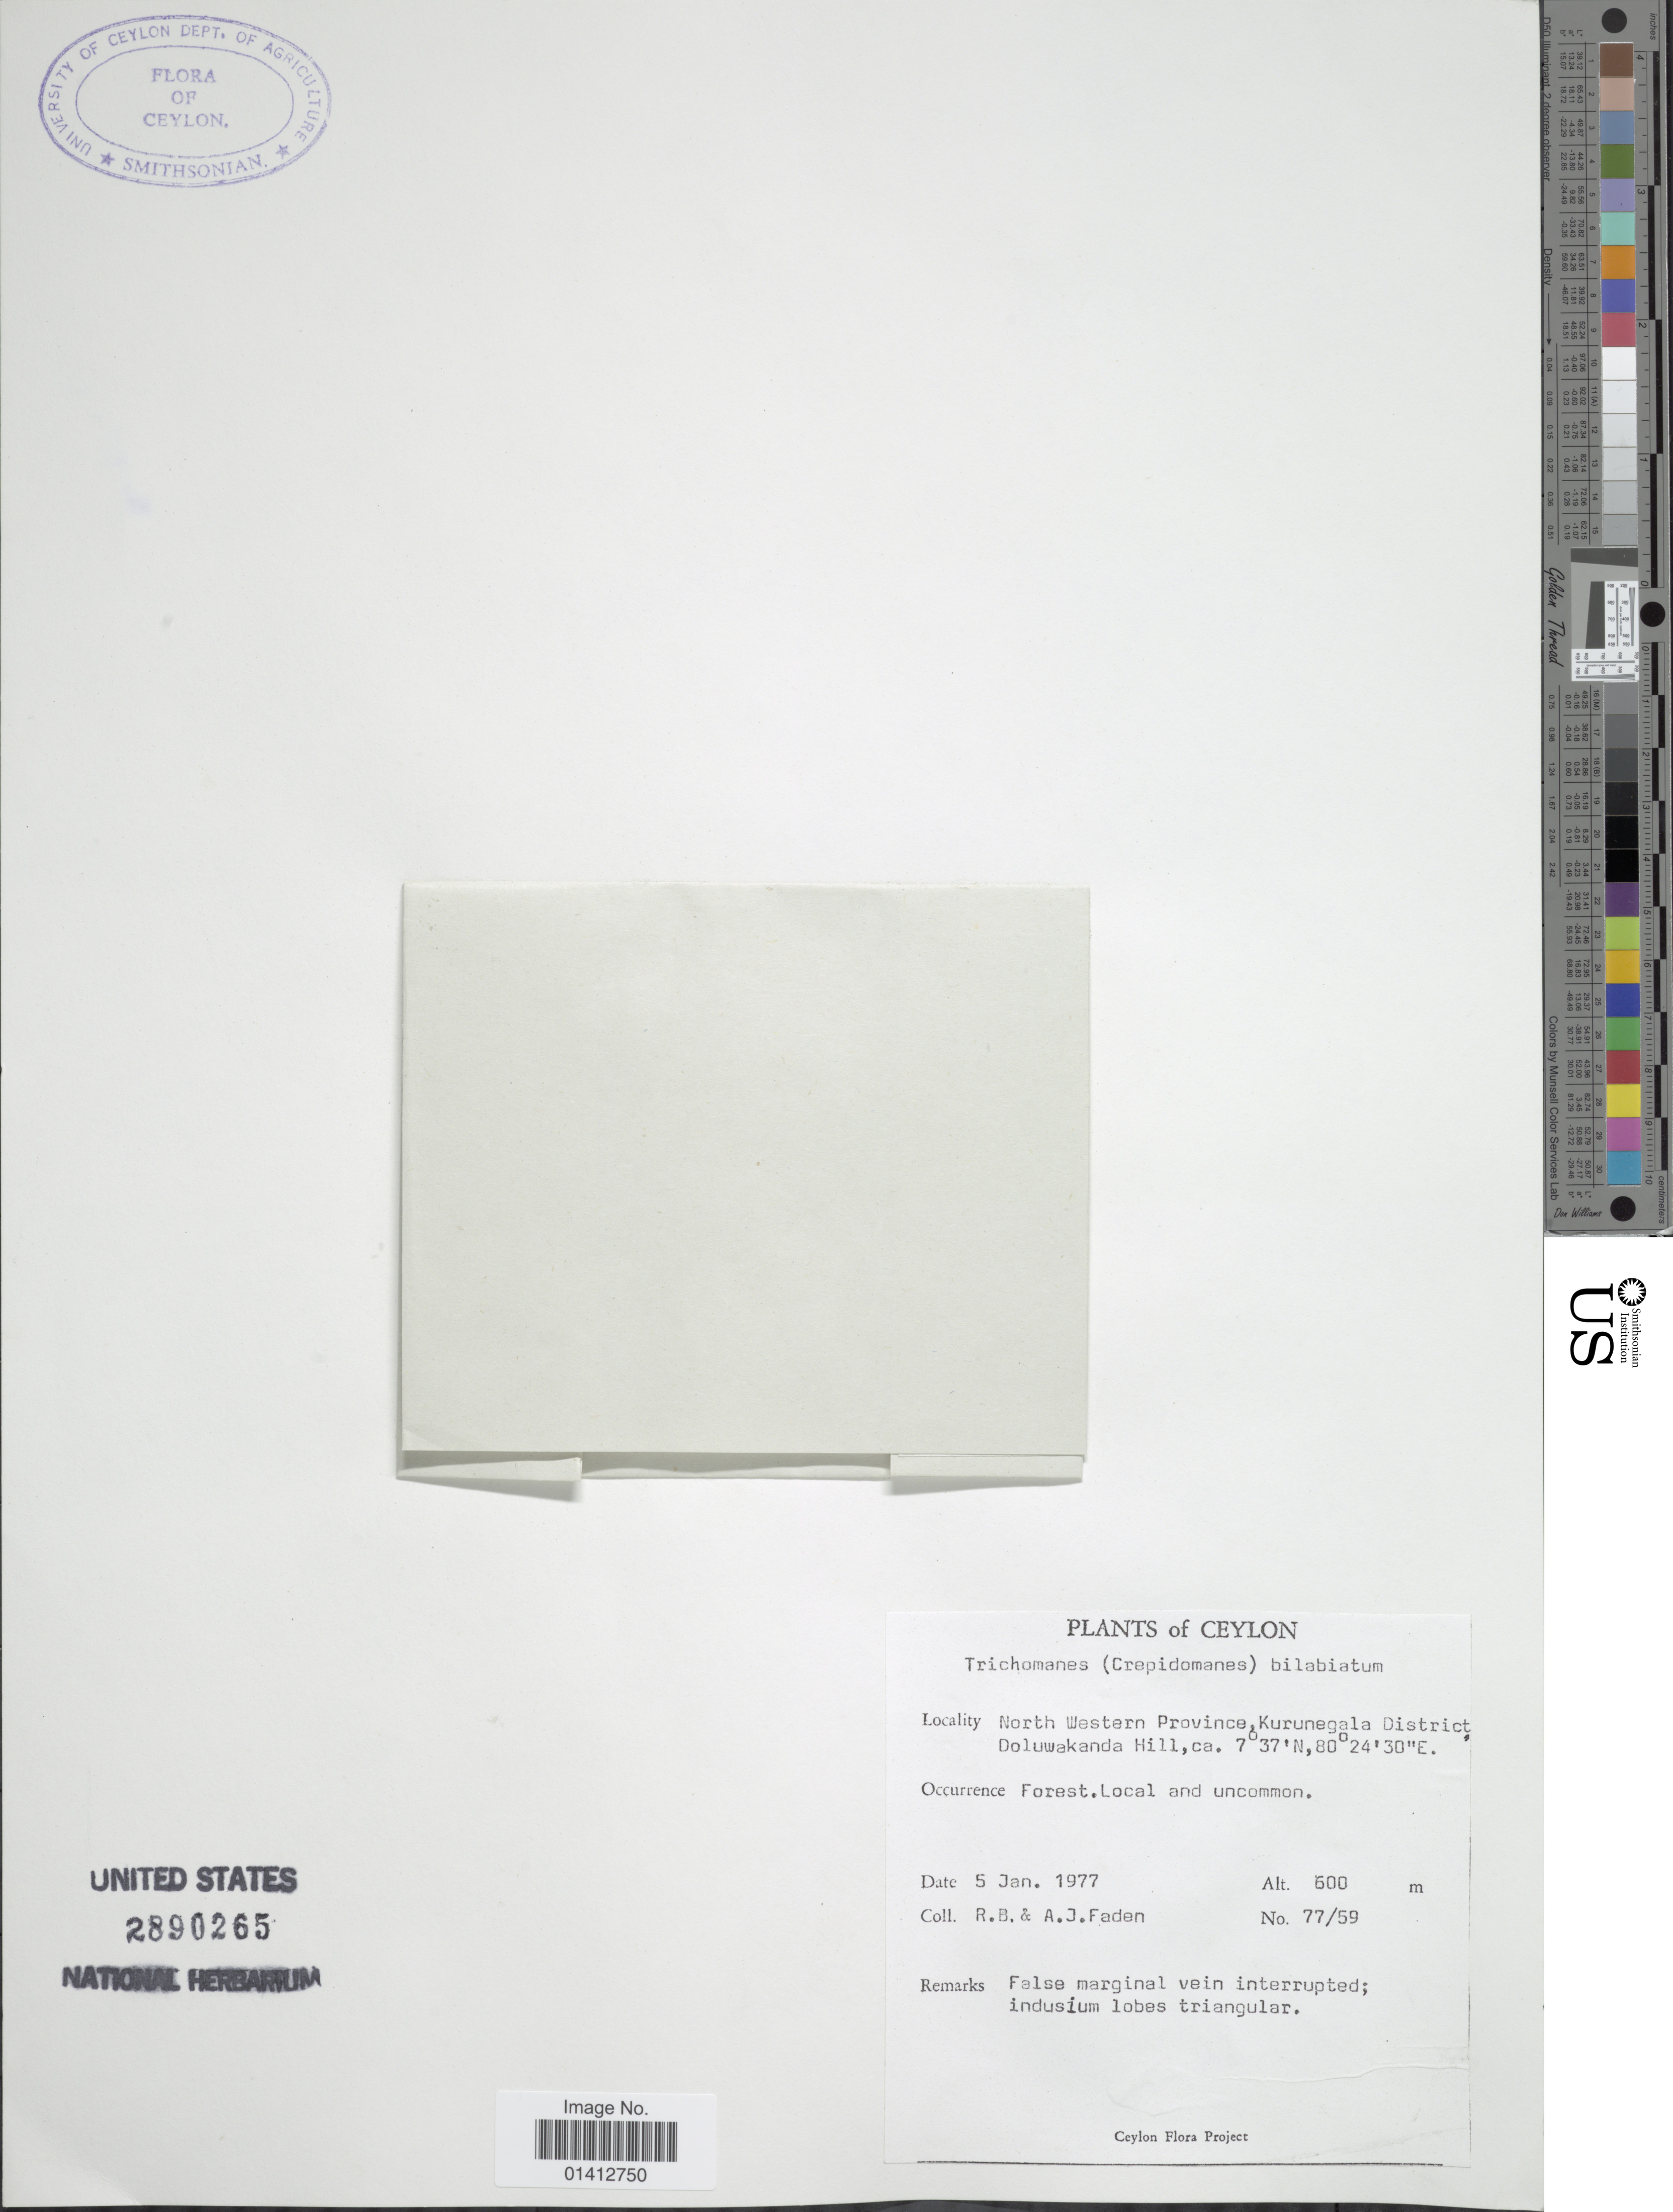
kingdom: Plantae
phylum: Tracheophyta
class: Polypodiopsida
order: Hymenophyllales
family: Hymenophyllaceae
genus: Crepidomanes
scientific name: Crepidomanes bilabiatum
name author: (Nees ex Blume) Copel.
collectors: R. B. Faden & A. J. Faden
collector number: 77/59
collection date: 1977-01-05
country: Sri Lanka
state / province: North Western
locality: Ceylon, Kurunegal District, Doluwakanda Hill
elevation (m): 500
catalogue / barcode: US 2890265